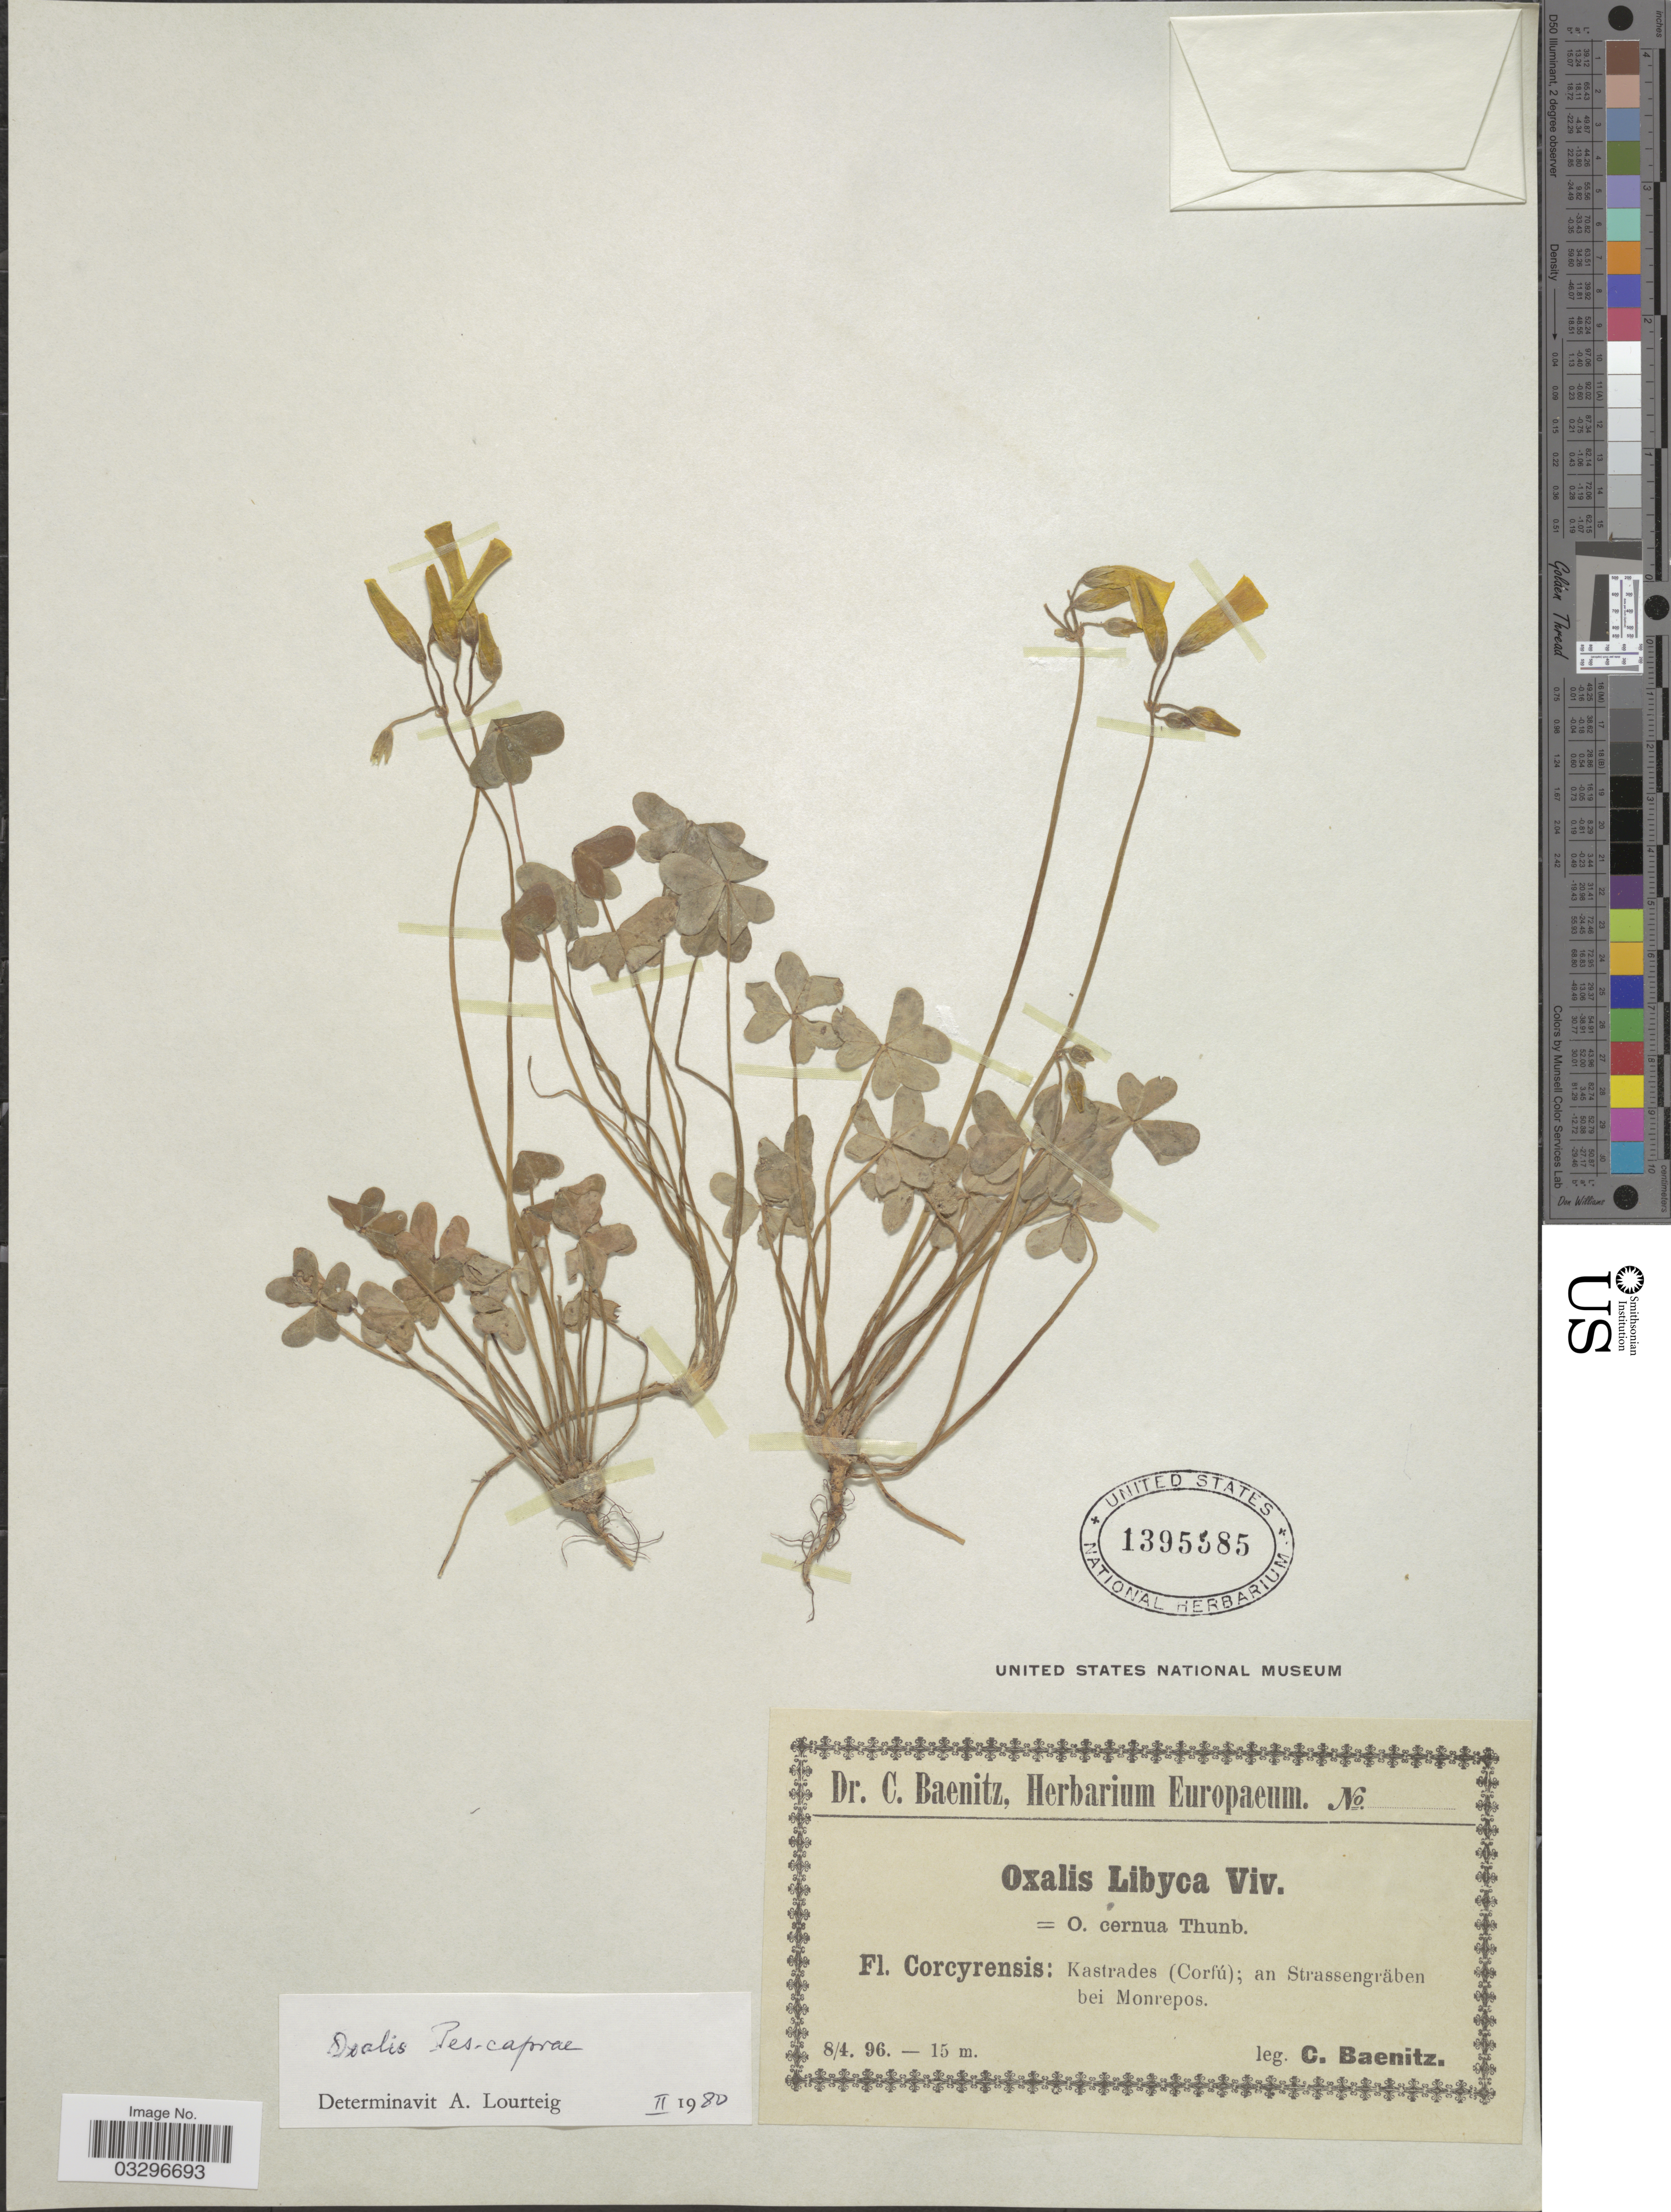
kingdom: Plantae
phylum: Tracheophyta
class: Magnoliopsida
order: Oxalidales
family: Oxalidaceae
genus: Oxalis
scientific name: Oxalis pes-caprae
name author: L.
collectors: C. G. Baenitz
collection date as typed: Transcribed d/m/y: 8/4/96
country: Greece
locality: Corcyrensis: Kastrades (Corfú); an Strassengräben bei Monrepos.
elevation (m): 15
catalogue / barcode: US 1395585